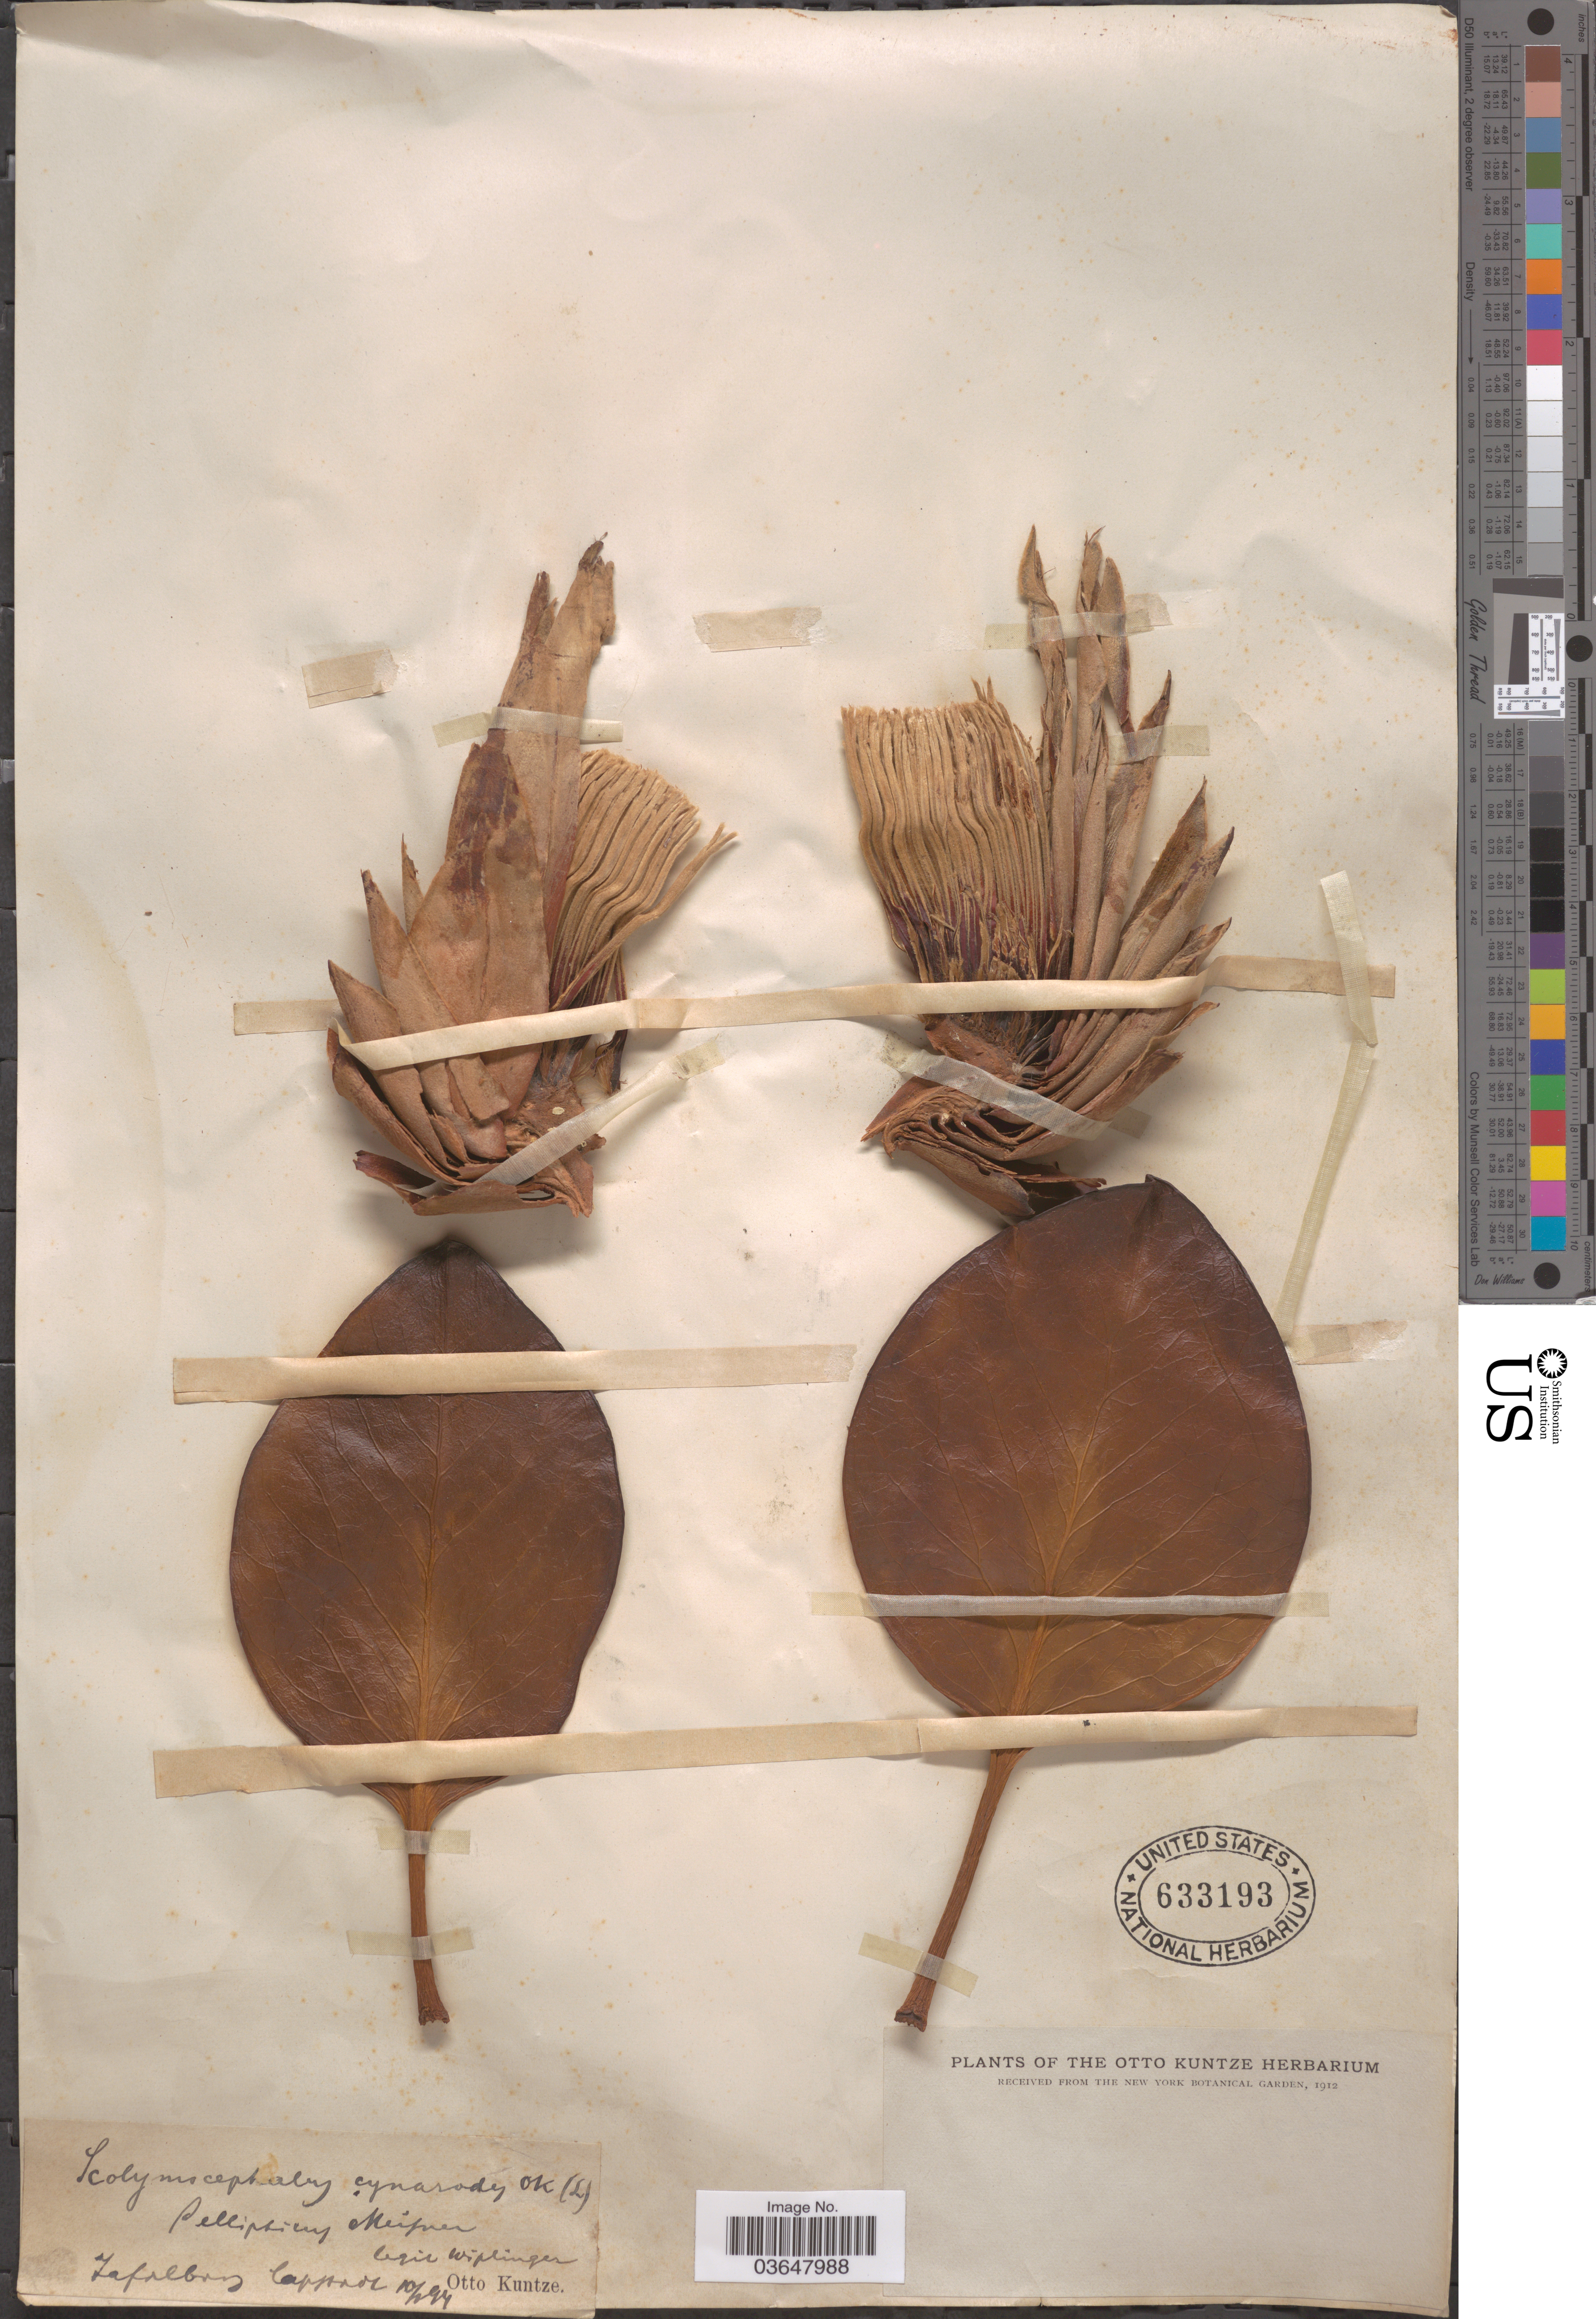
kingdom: Plantae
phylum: Tracheophyta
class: Magnoliopsida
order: Proteales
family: Proteaceae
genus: Protea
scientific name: Protea cynaroides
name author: L.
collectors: Wiplinger & C.E.O. Kuntze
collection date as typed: Transcribed d/m/y: 10/2/94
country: South Africa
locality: Tafelberg Capstadt.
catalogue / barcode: US 633193